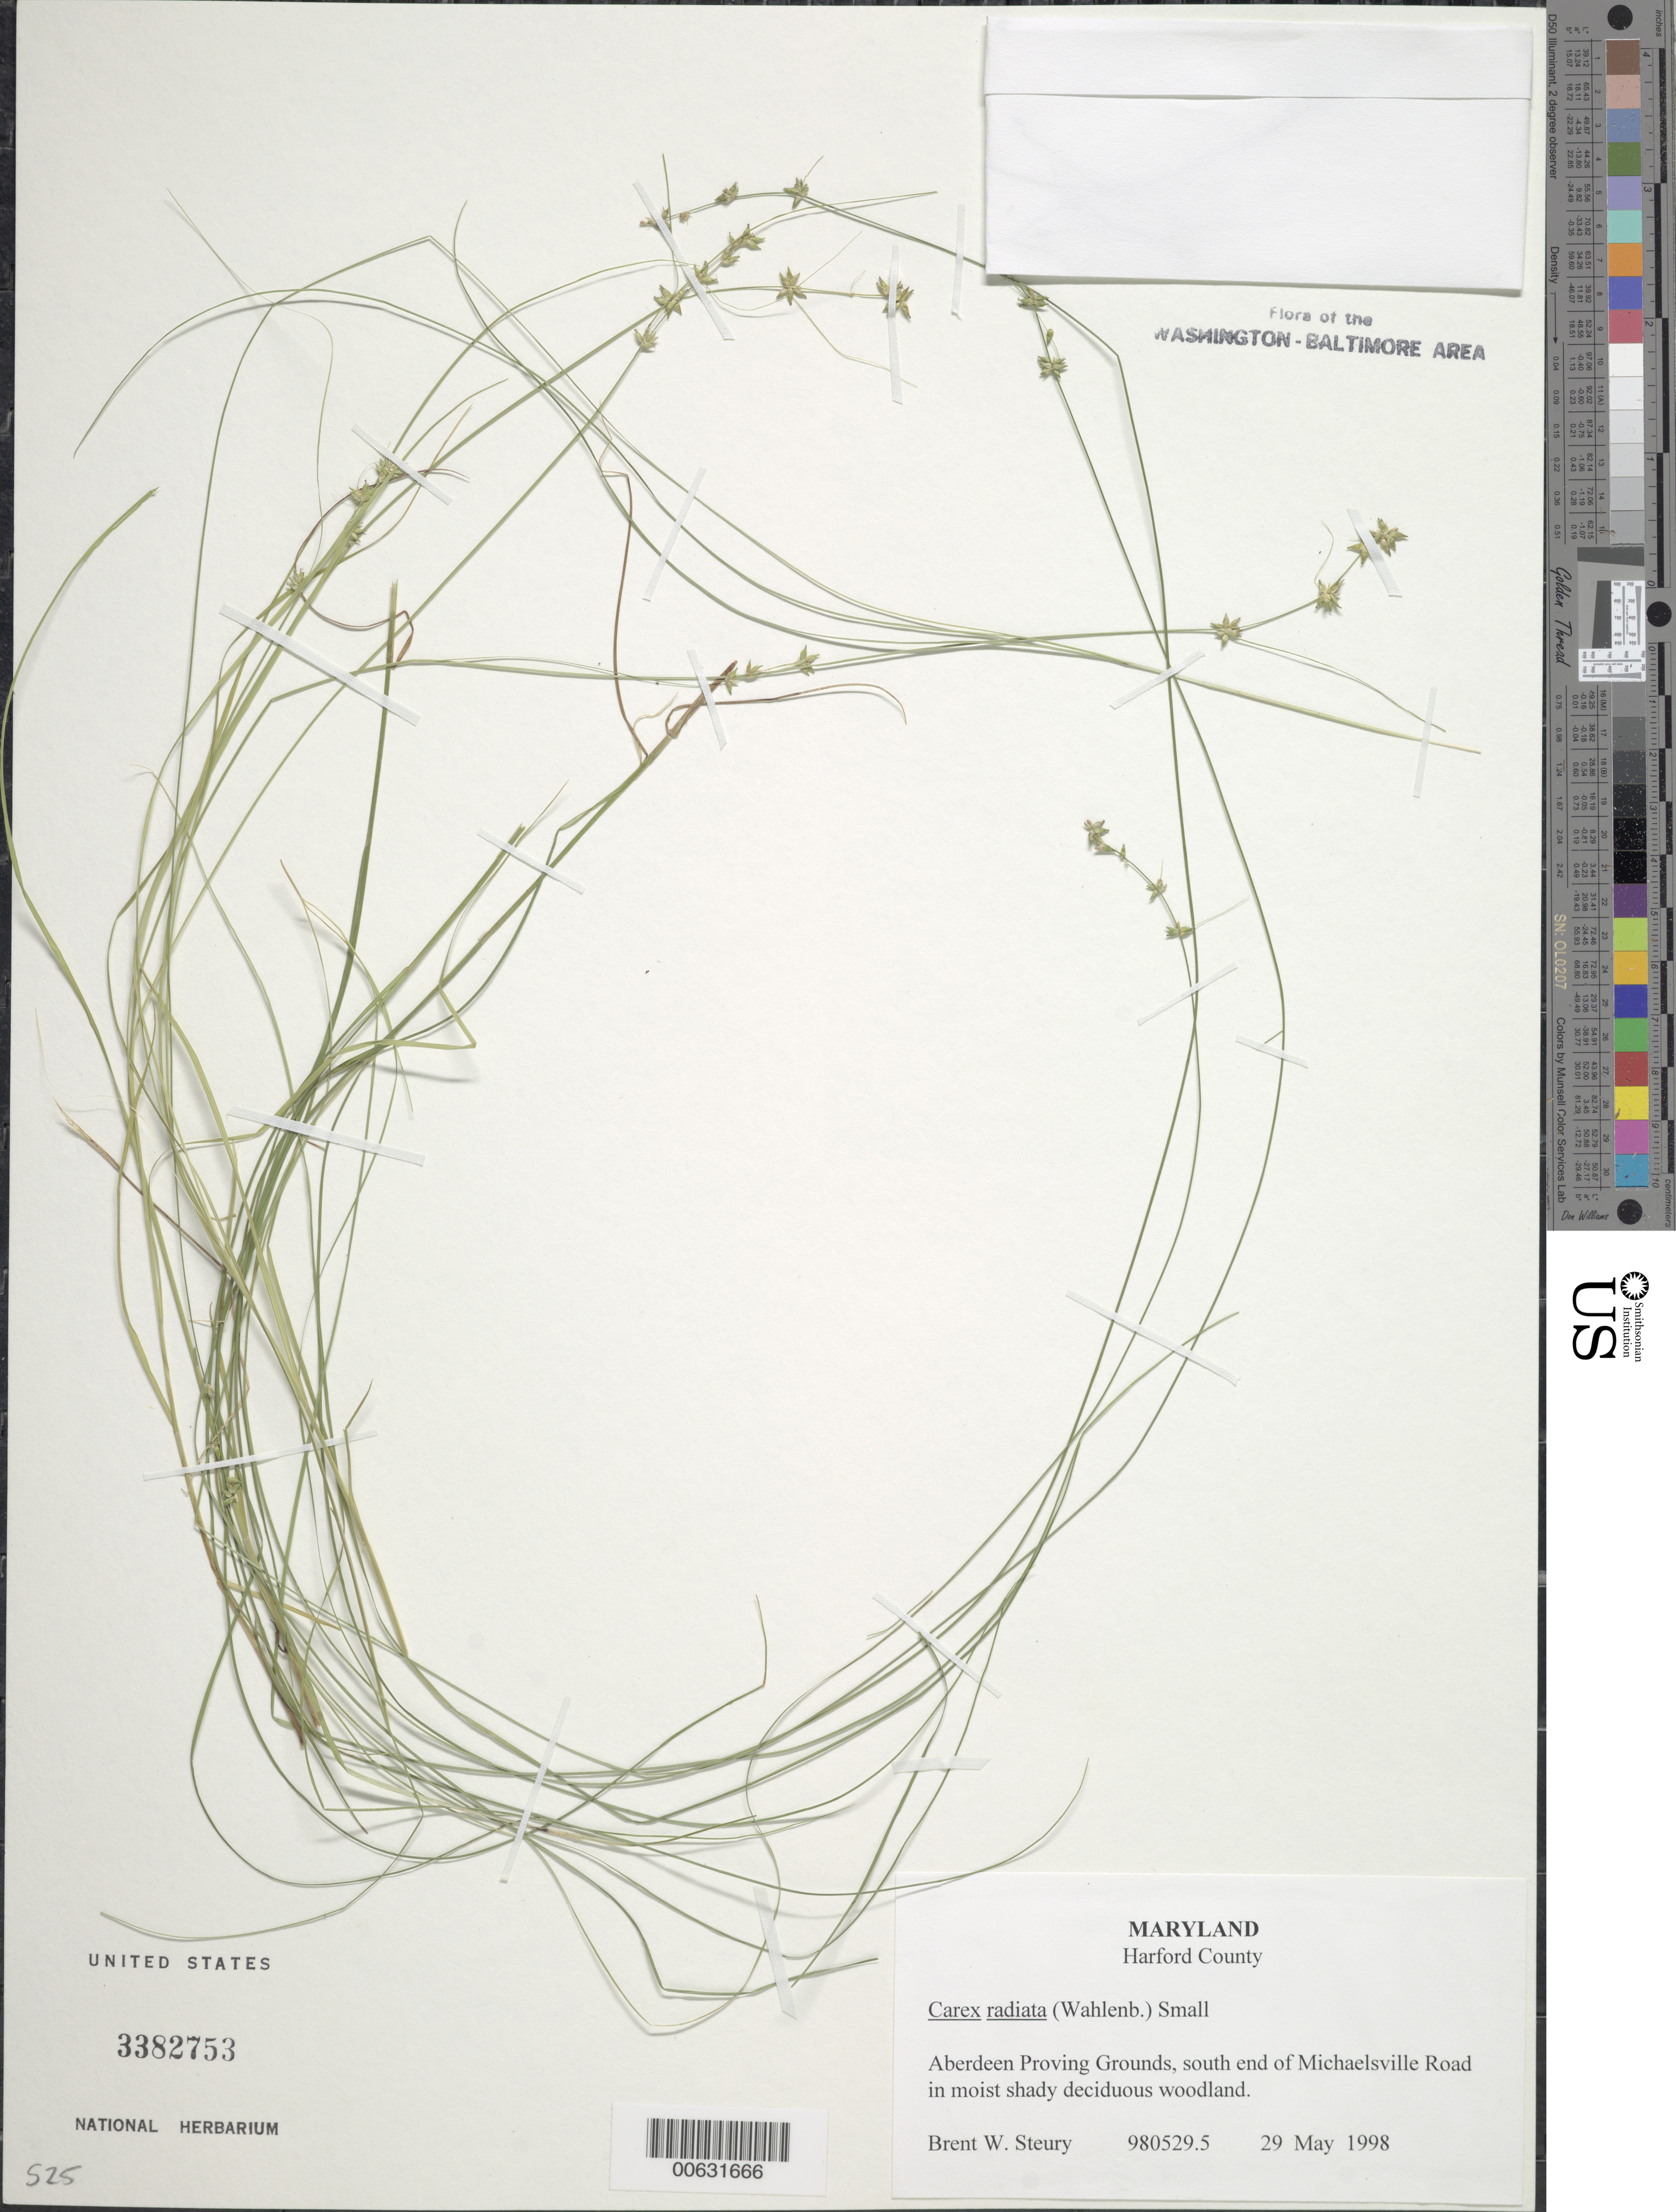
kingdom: Plantae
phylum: Tracheophyta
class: Liliopsida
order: Poales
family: Cyperaceae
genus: Carex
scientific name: Carex radiata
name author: (Wahlenb.) Small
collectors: B. Steury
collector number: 980529.5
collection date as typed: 29 May 1998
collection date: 1998-05-29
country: United States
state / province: Maryland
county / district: Harford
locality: Aberdeen Proving Grounds, south end of Michaelsville Road.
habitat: In moist shady deciduous woodland.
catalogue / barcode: US 3382753